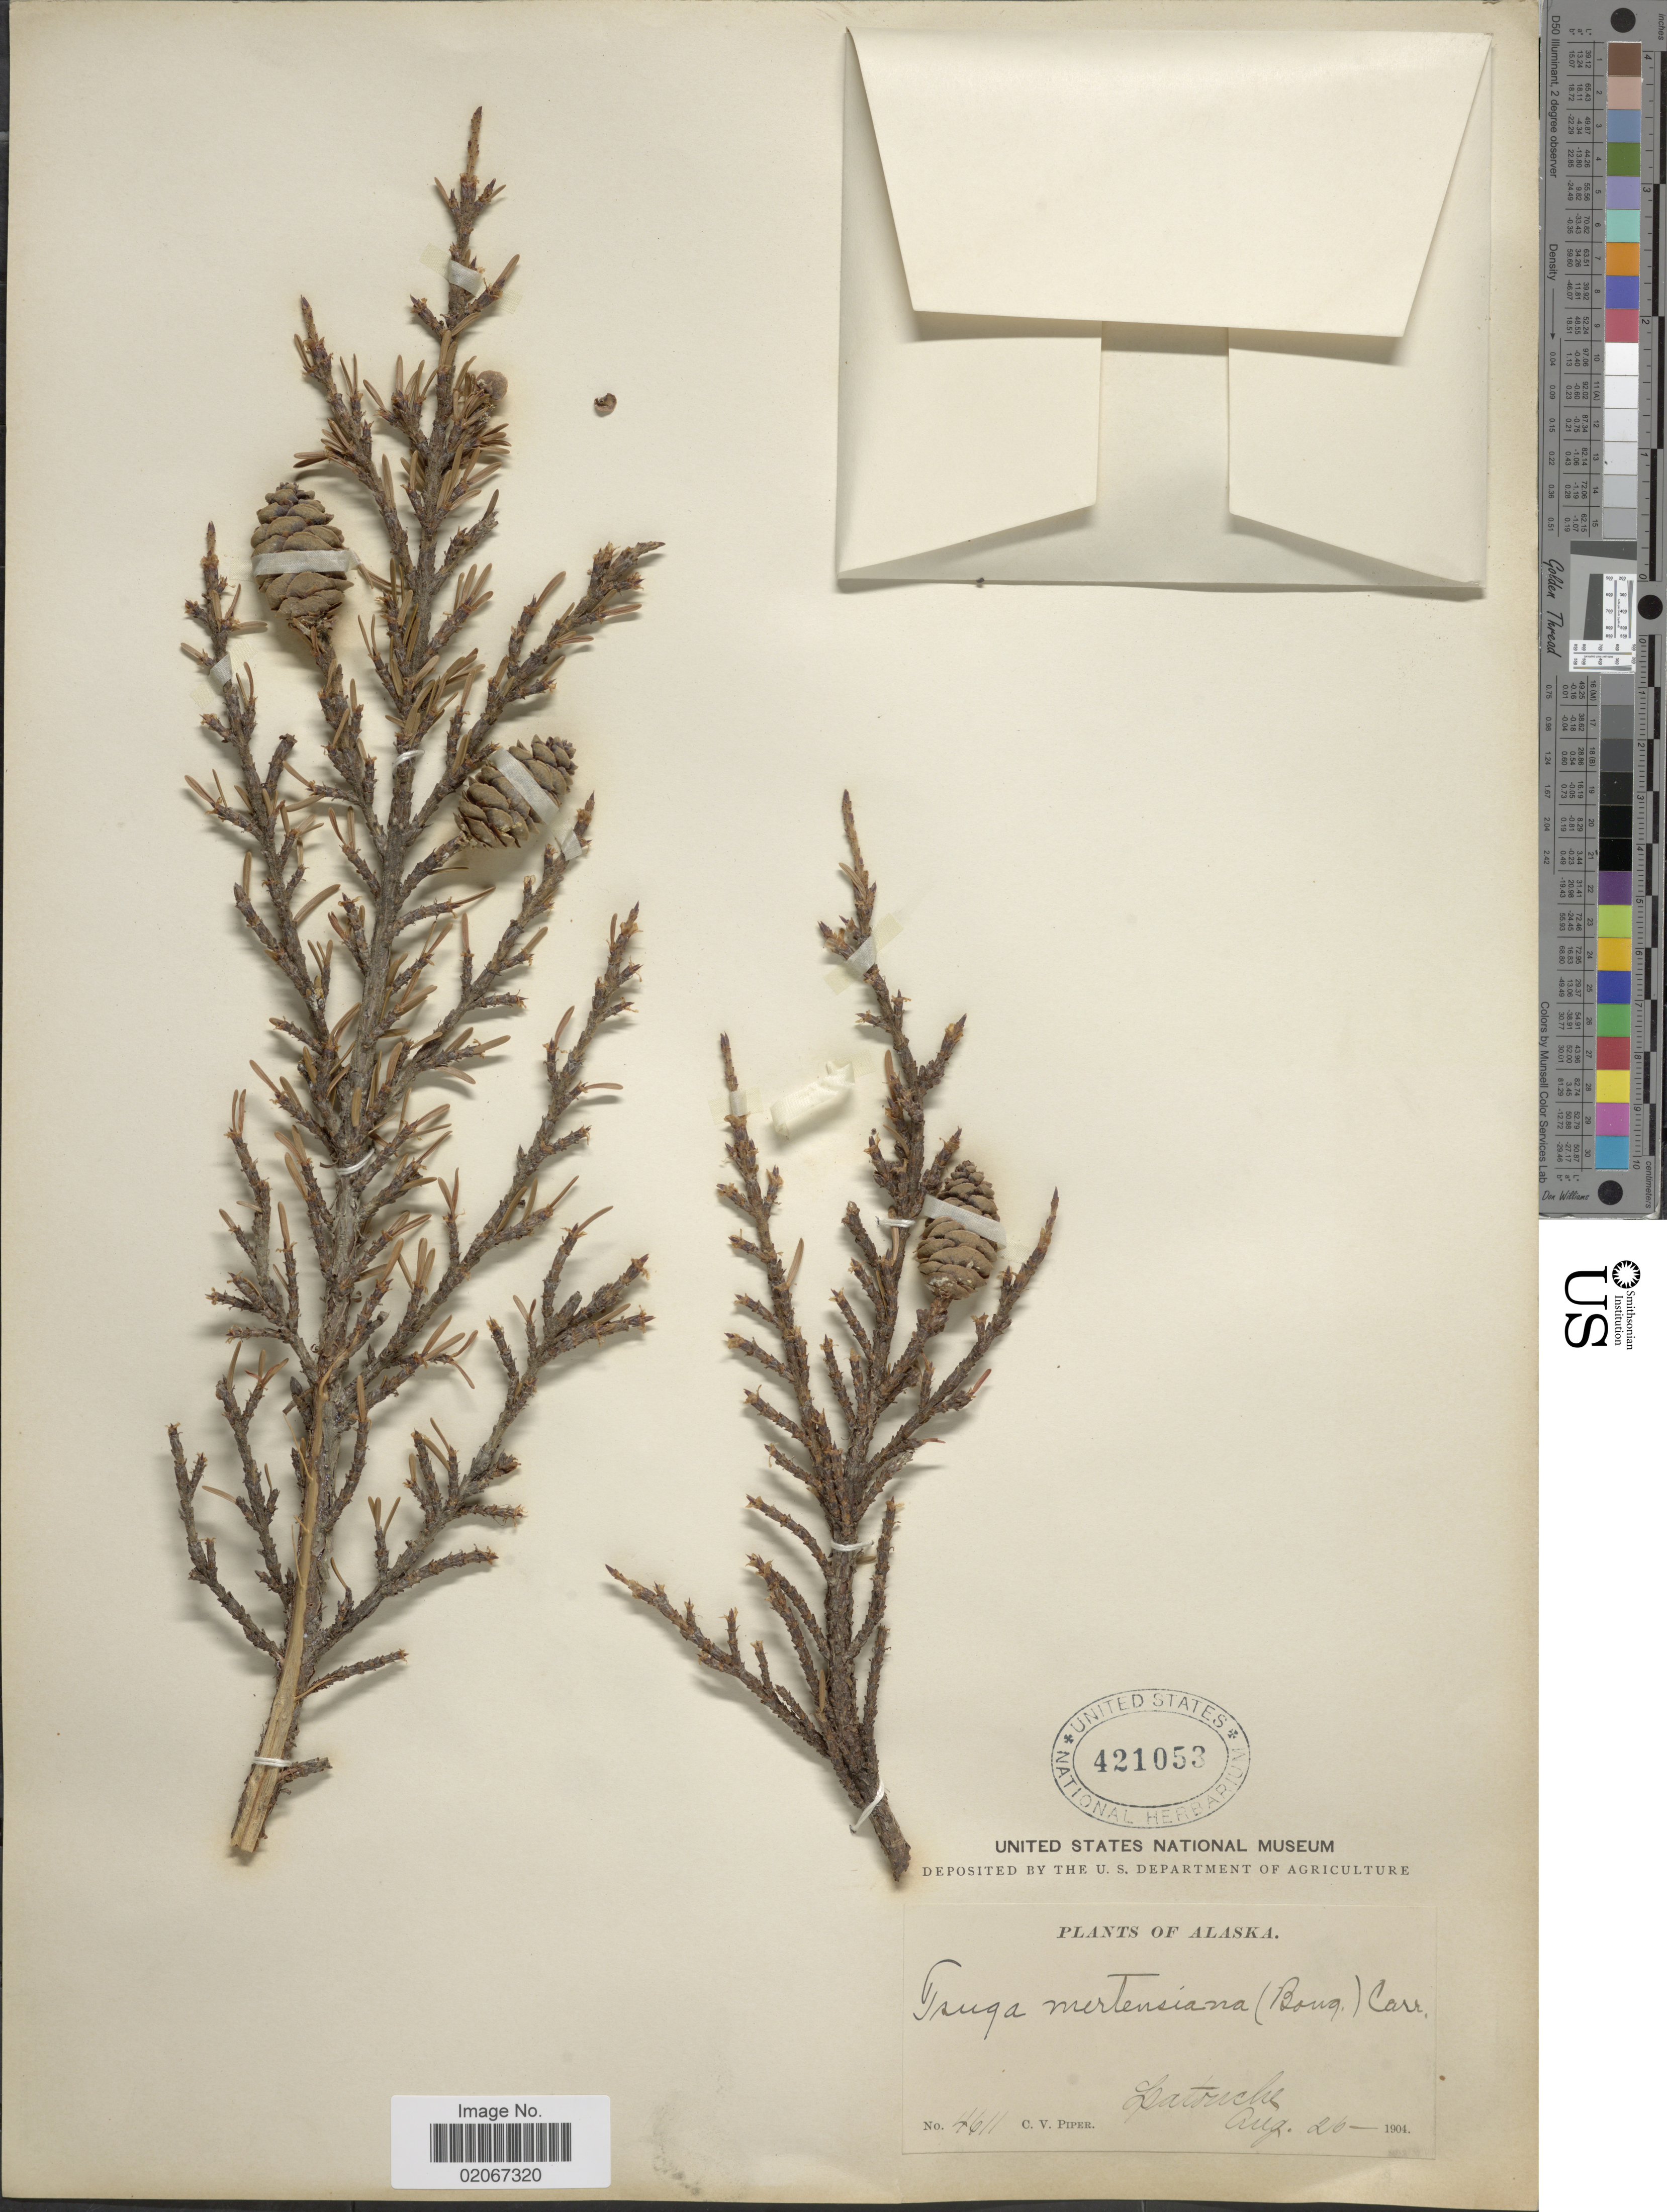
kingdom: Plantae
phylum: Tracheophyta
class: Pinopsida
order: Pinales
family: Pinaceae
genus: Tsuga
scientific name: Tsuga mertensiana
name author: (Bong.) Carrière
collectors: C. V. Piper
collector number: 4611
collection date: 1904-08-26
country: United States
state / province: Alaska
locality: Latouche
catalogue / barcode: US 421053